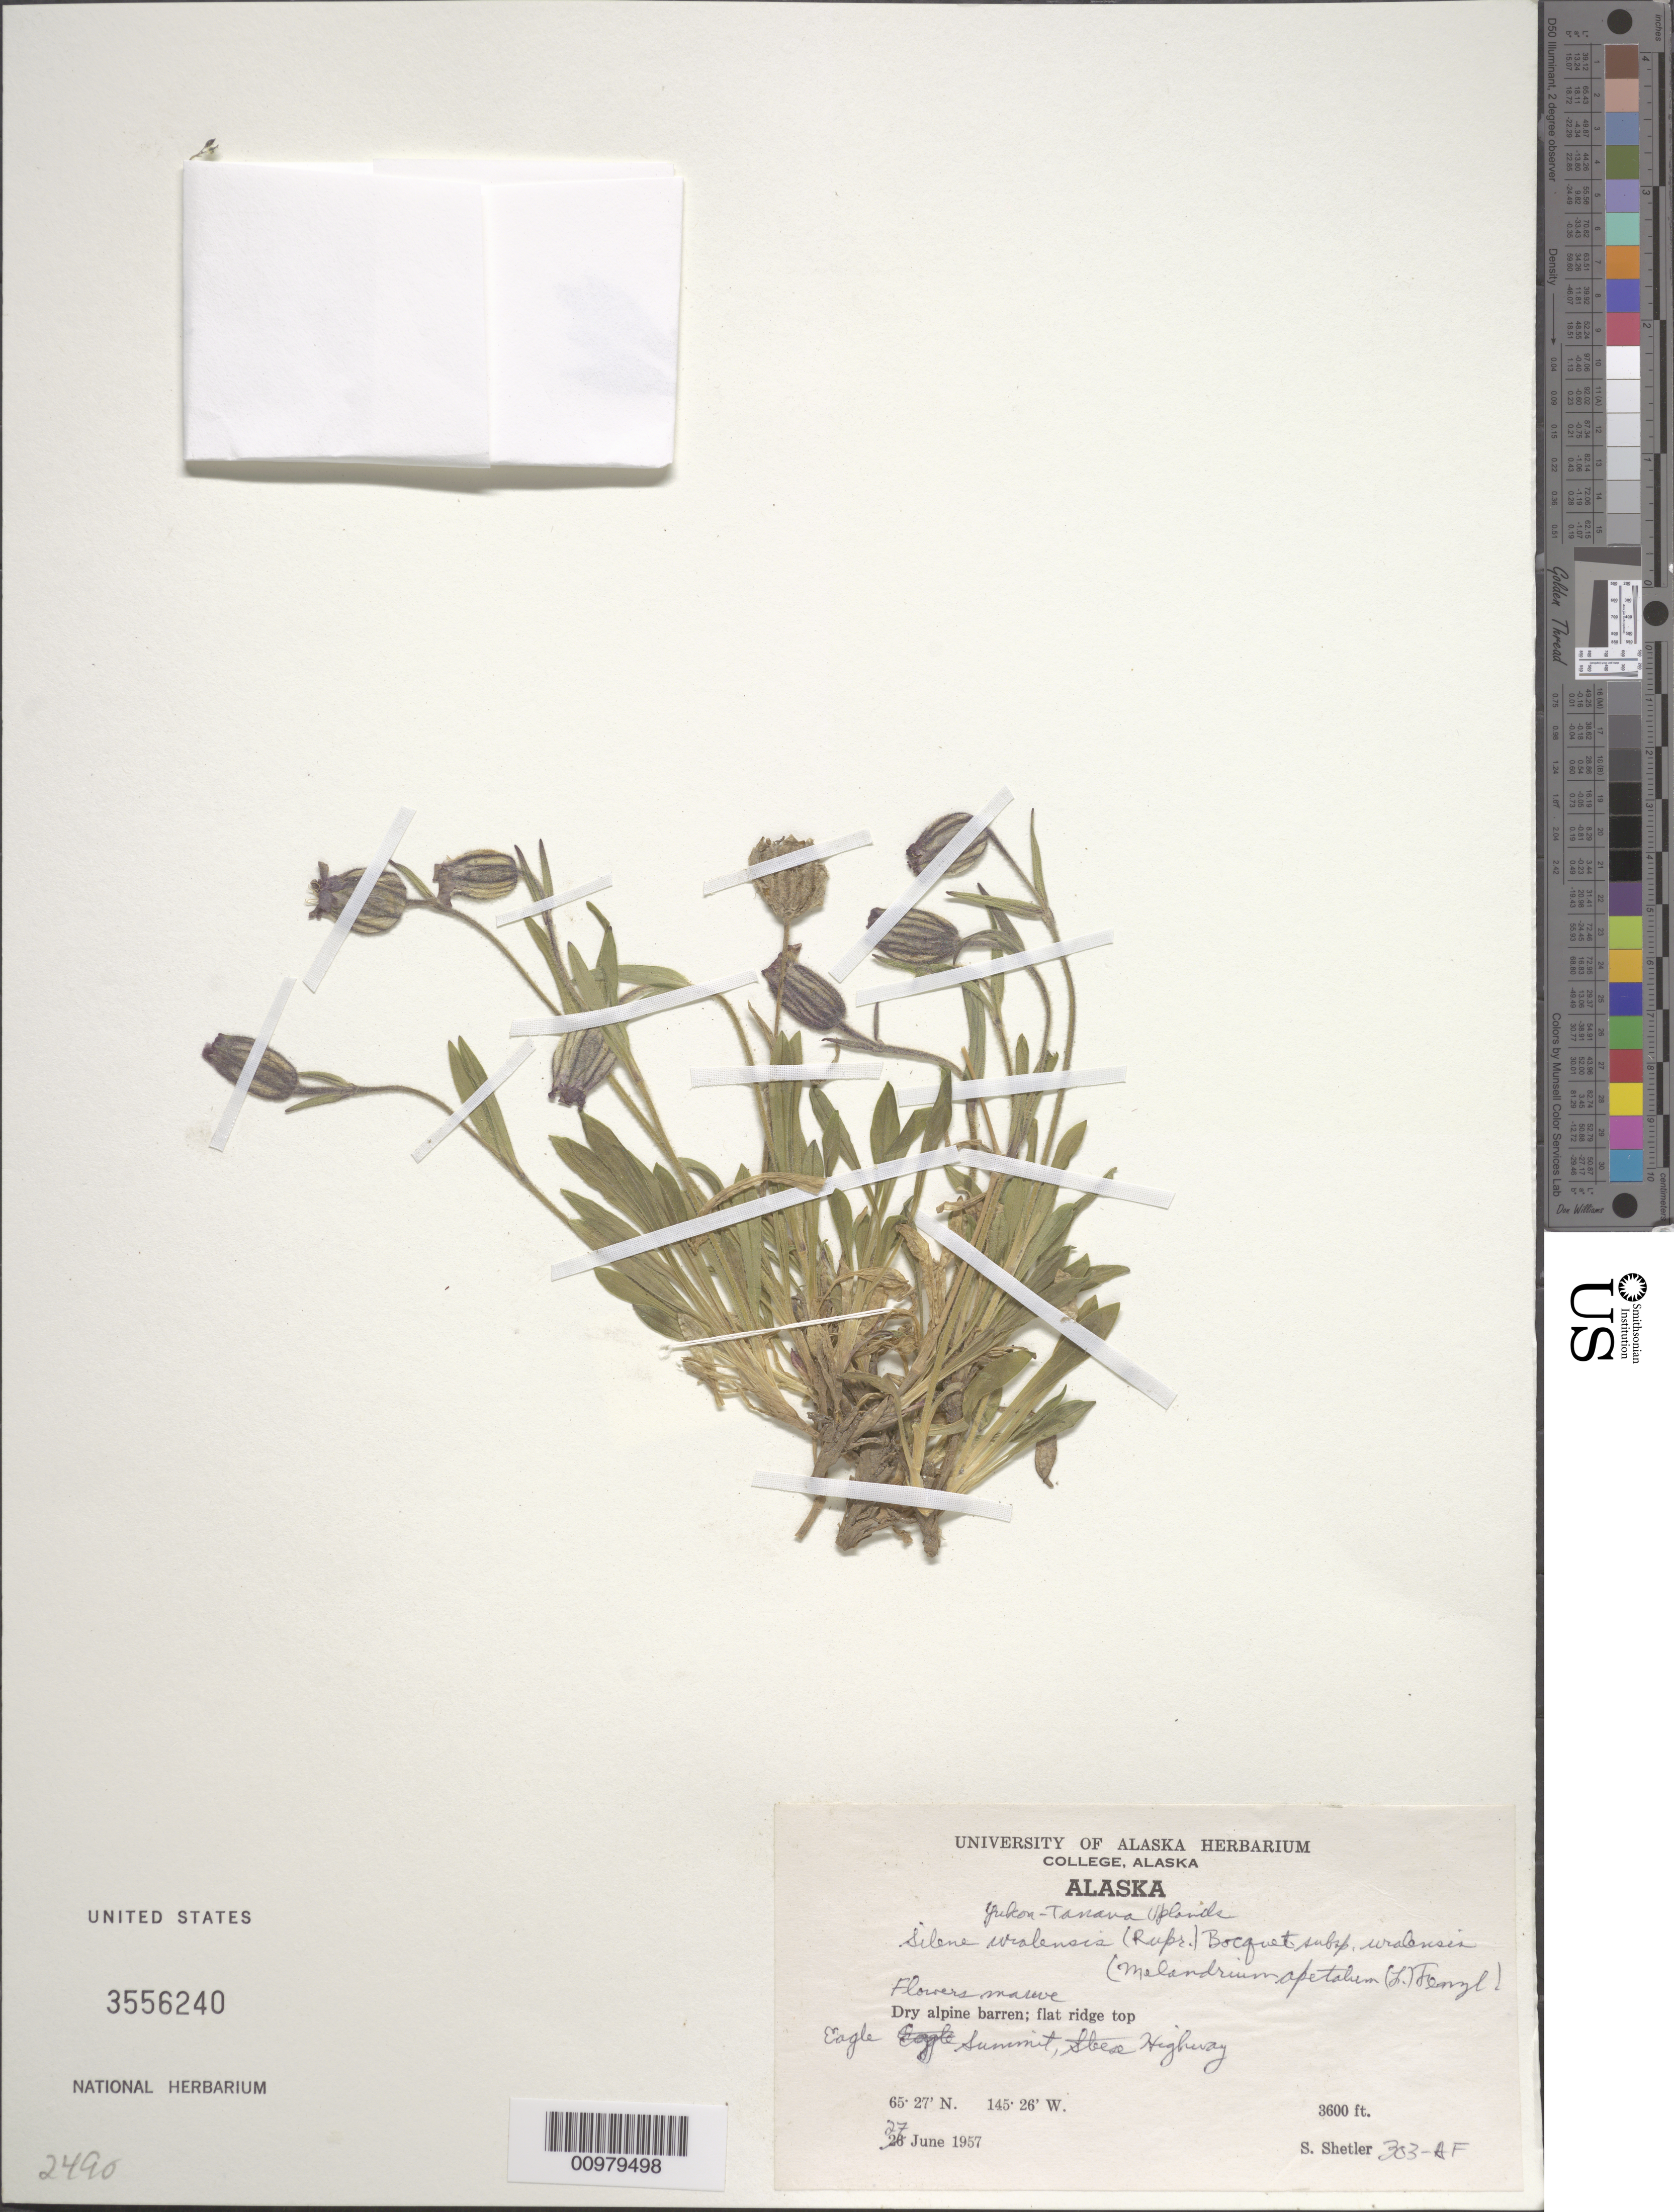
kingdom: Plantae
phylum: Tracheophyta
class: Magnoliopsida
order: Caryophyllales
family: Caryophyllaceae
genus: Silene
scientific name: Silene uralensis var. mollis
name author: (Cham. & Schltdl.) Bocquet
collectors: S. Shetler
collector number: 303-AF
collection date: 1957-06-27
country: United States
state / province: Alaska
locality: Yukon-Tanana Uplands. Dry alpine barren; flat ridge top. Eagle Summit, Steese Highway.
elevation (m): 1097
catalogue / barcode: US 3556240